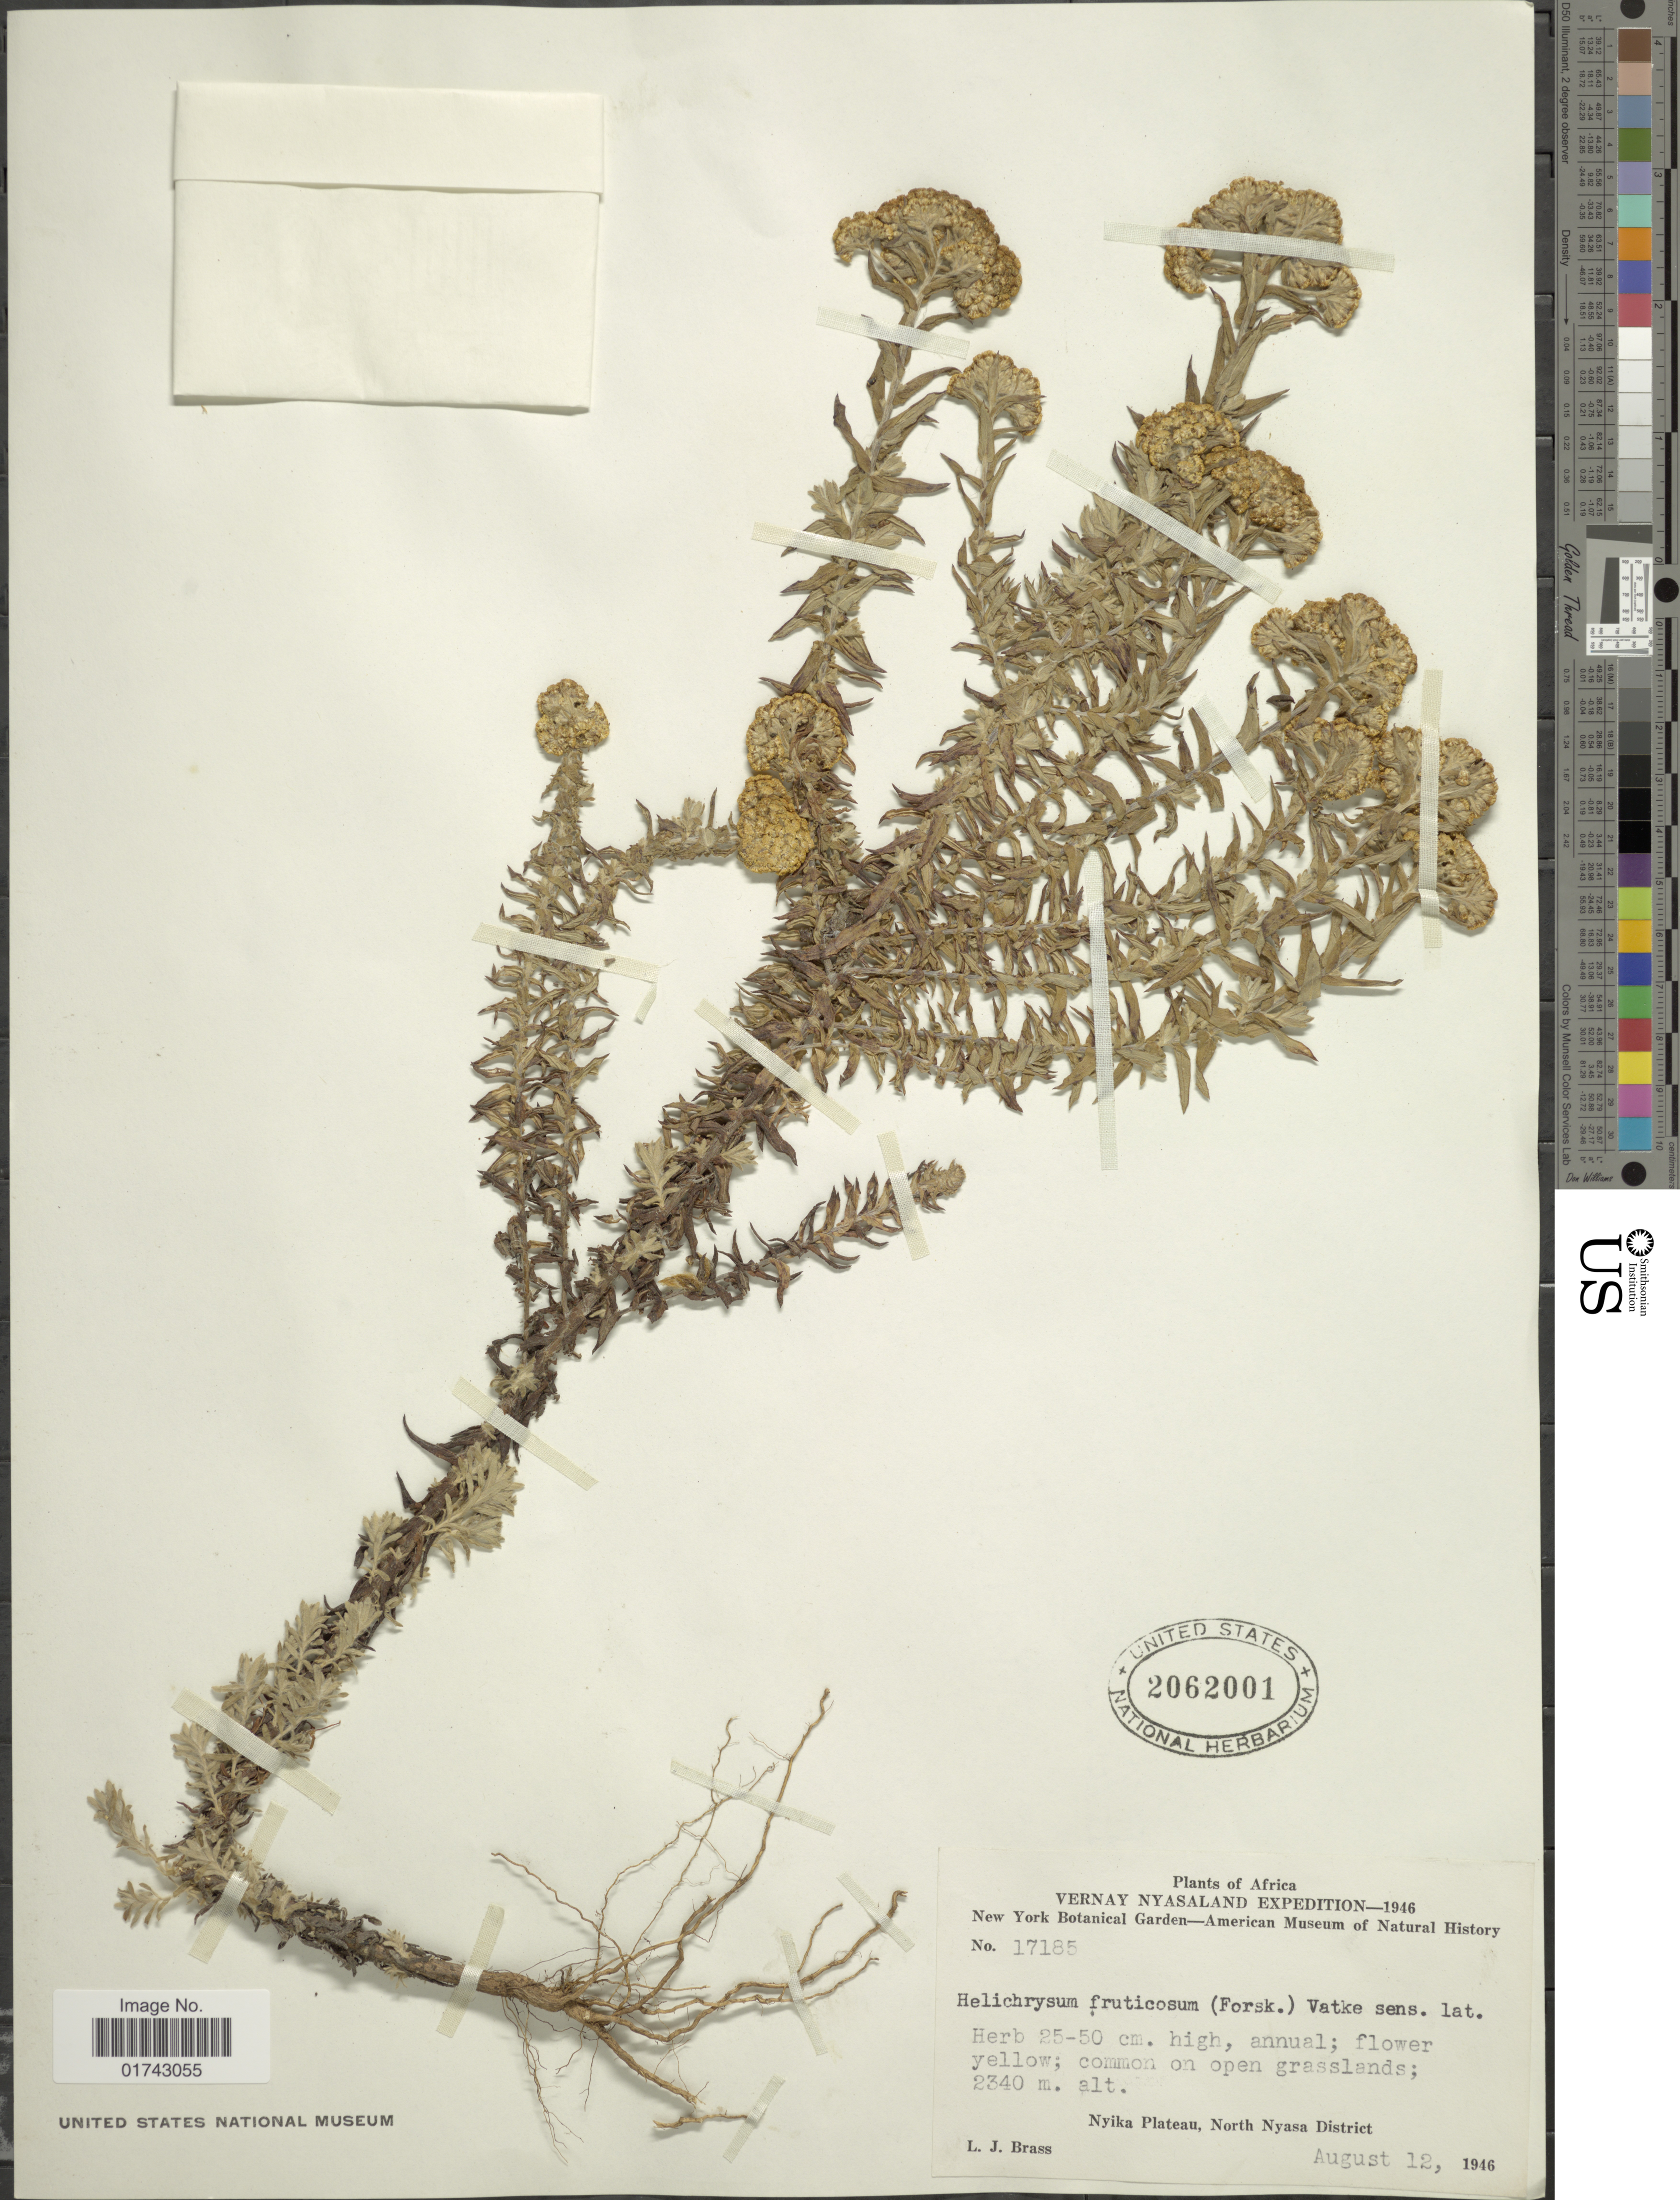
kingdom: Plantae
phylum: Tracheophyta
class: Magnoliopsida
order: Asterales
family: Asteraceae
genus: Helichrysum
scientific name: Helichrysum forskahlii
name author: (J.F. Gmel.) Hilliard & B.L. Burtt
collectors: L. J. Brass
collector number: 17185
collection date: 1946-08-12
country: Malawi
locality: Vernay Nyasaland, Nyika Plateau, North Nyasa District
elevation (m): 2340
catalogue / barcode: US 2062001